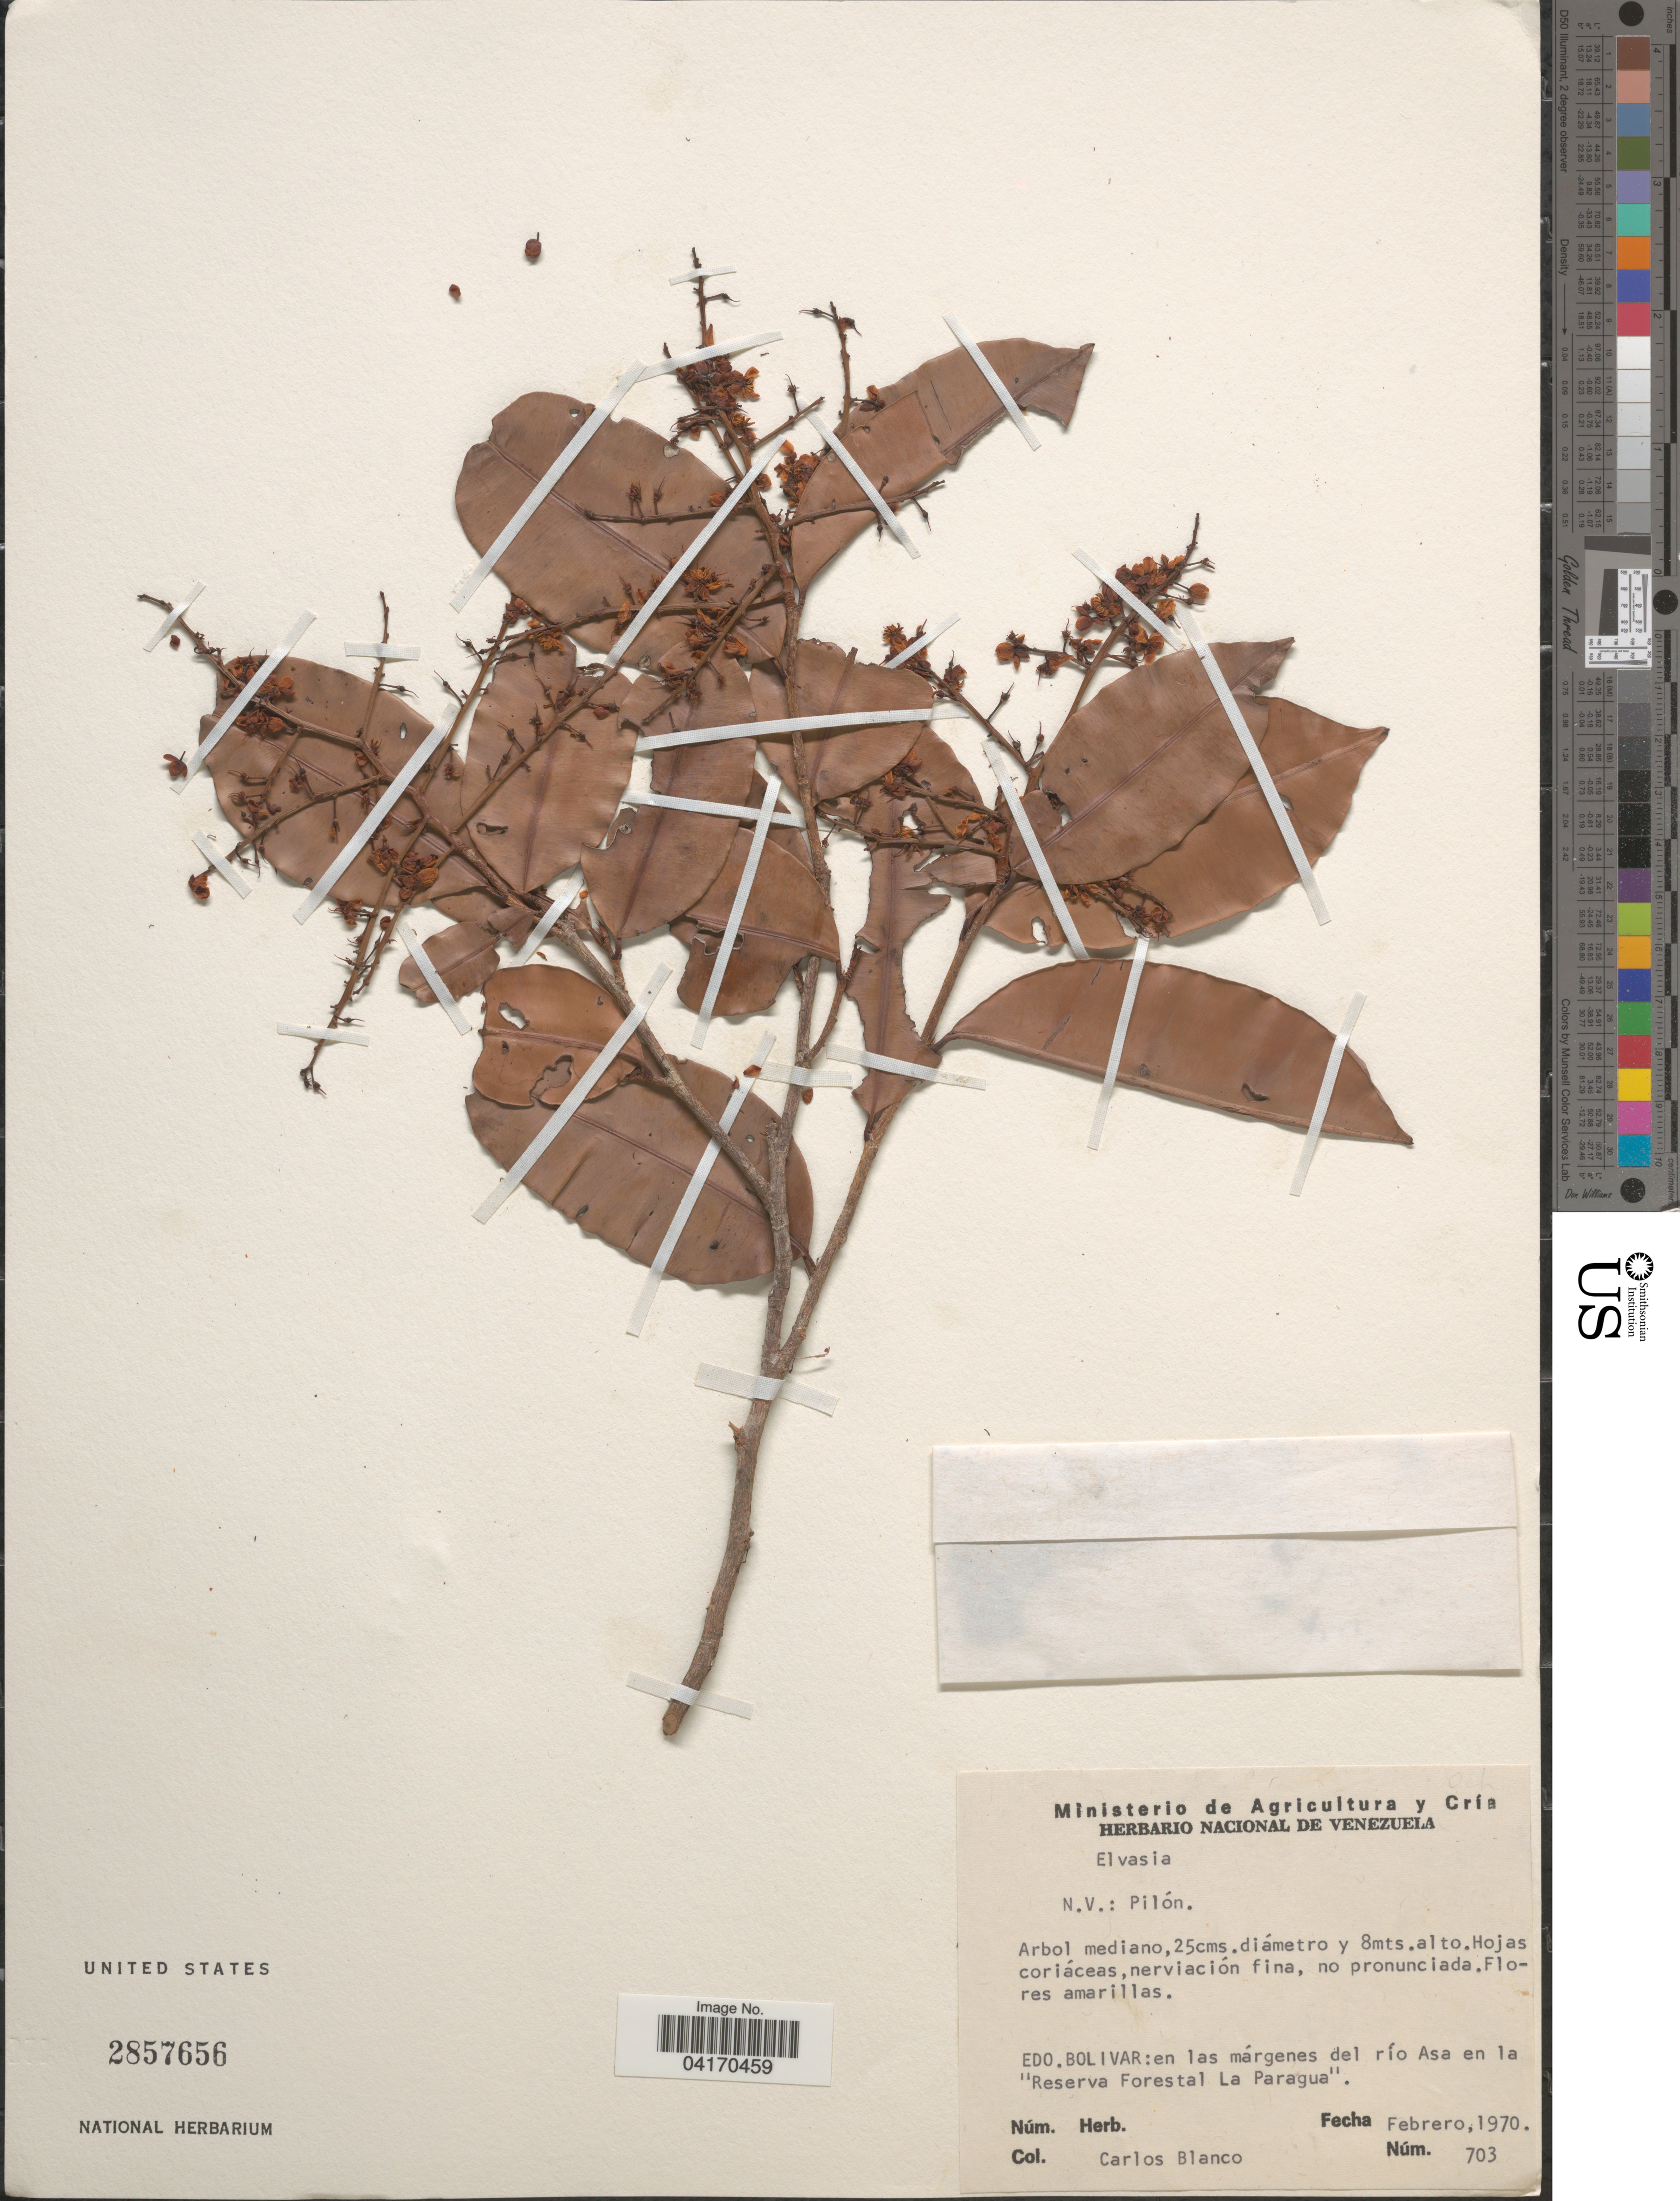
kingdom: Plantae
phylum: Tracheophyta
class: Magnoliopsida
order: Malpighiales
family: Ochnaceae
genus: Elvasia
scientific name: Elvasia sp.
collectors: C. Blanco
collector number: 703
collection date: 1970-02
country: Venezuela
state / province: Bolivar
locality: En las márgenes del río Asa en la "Reserva Forestal La Paragua".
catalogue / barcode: US 2857656